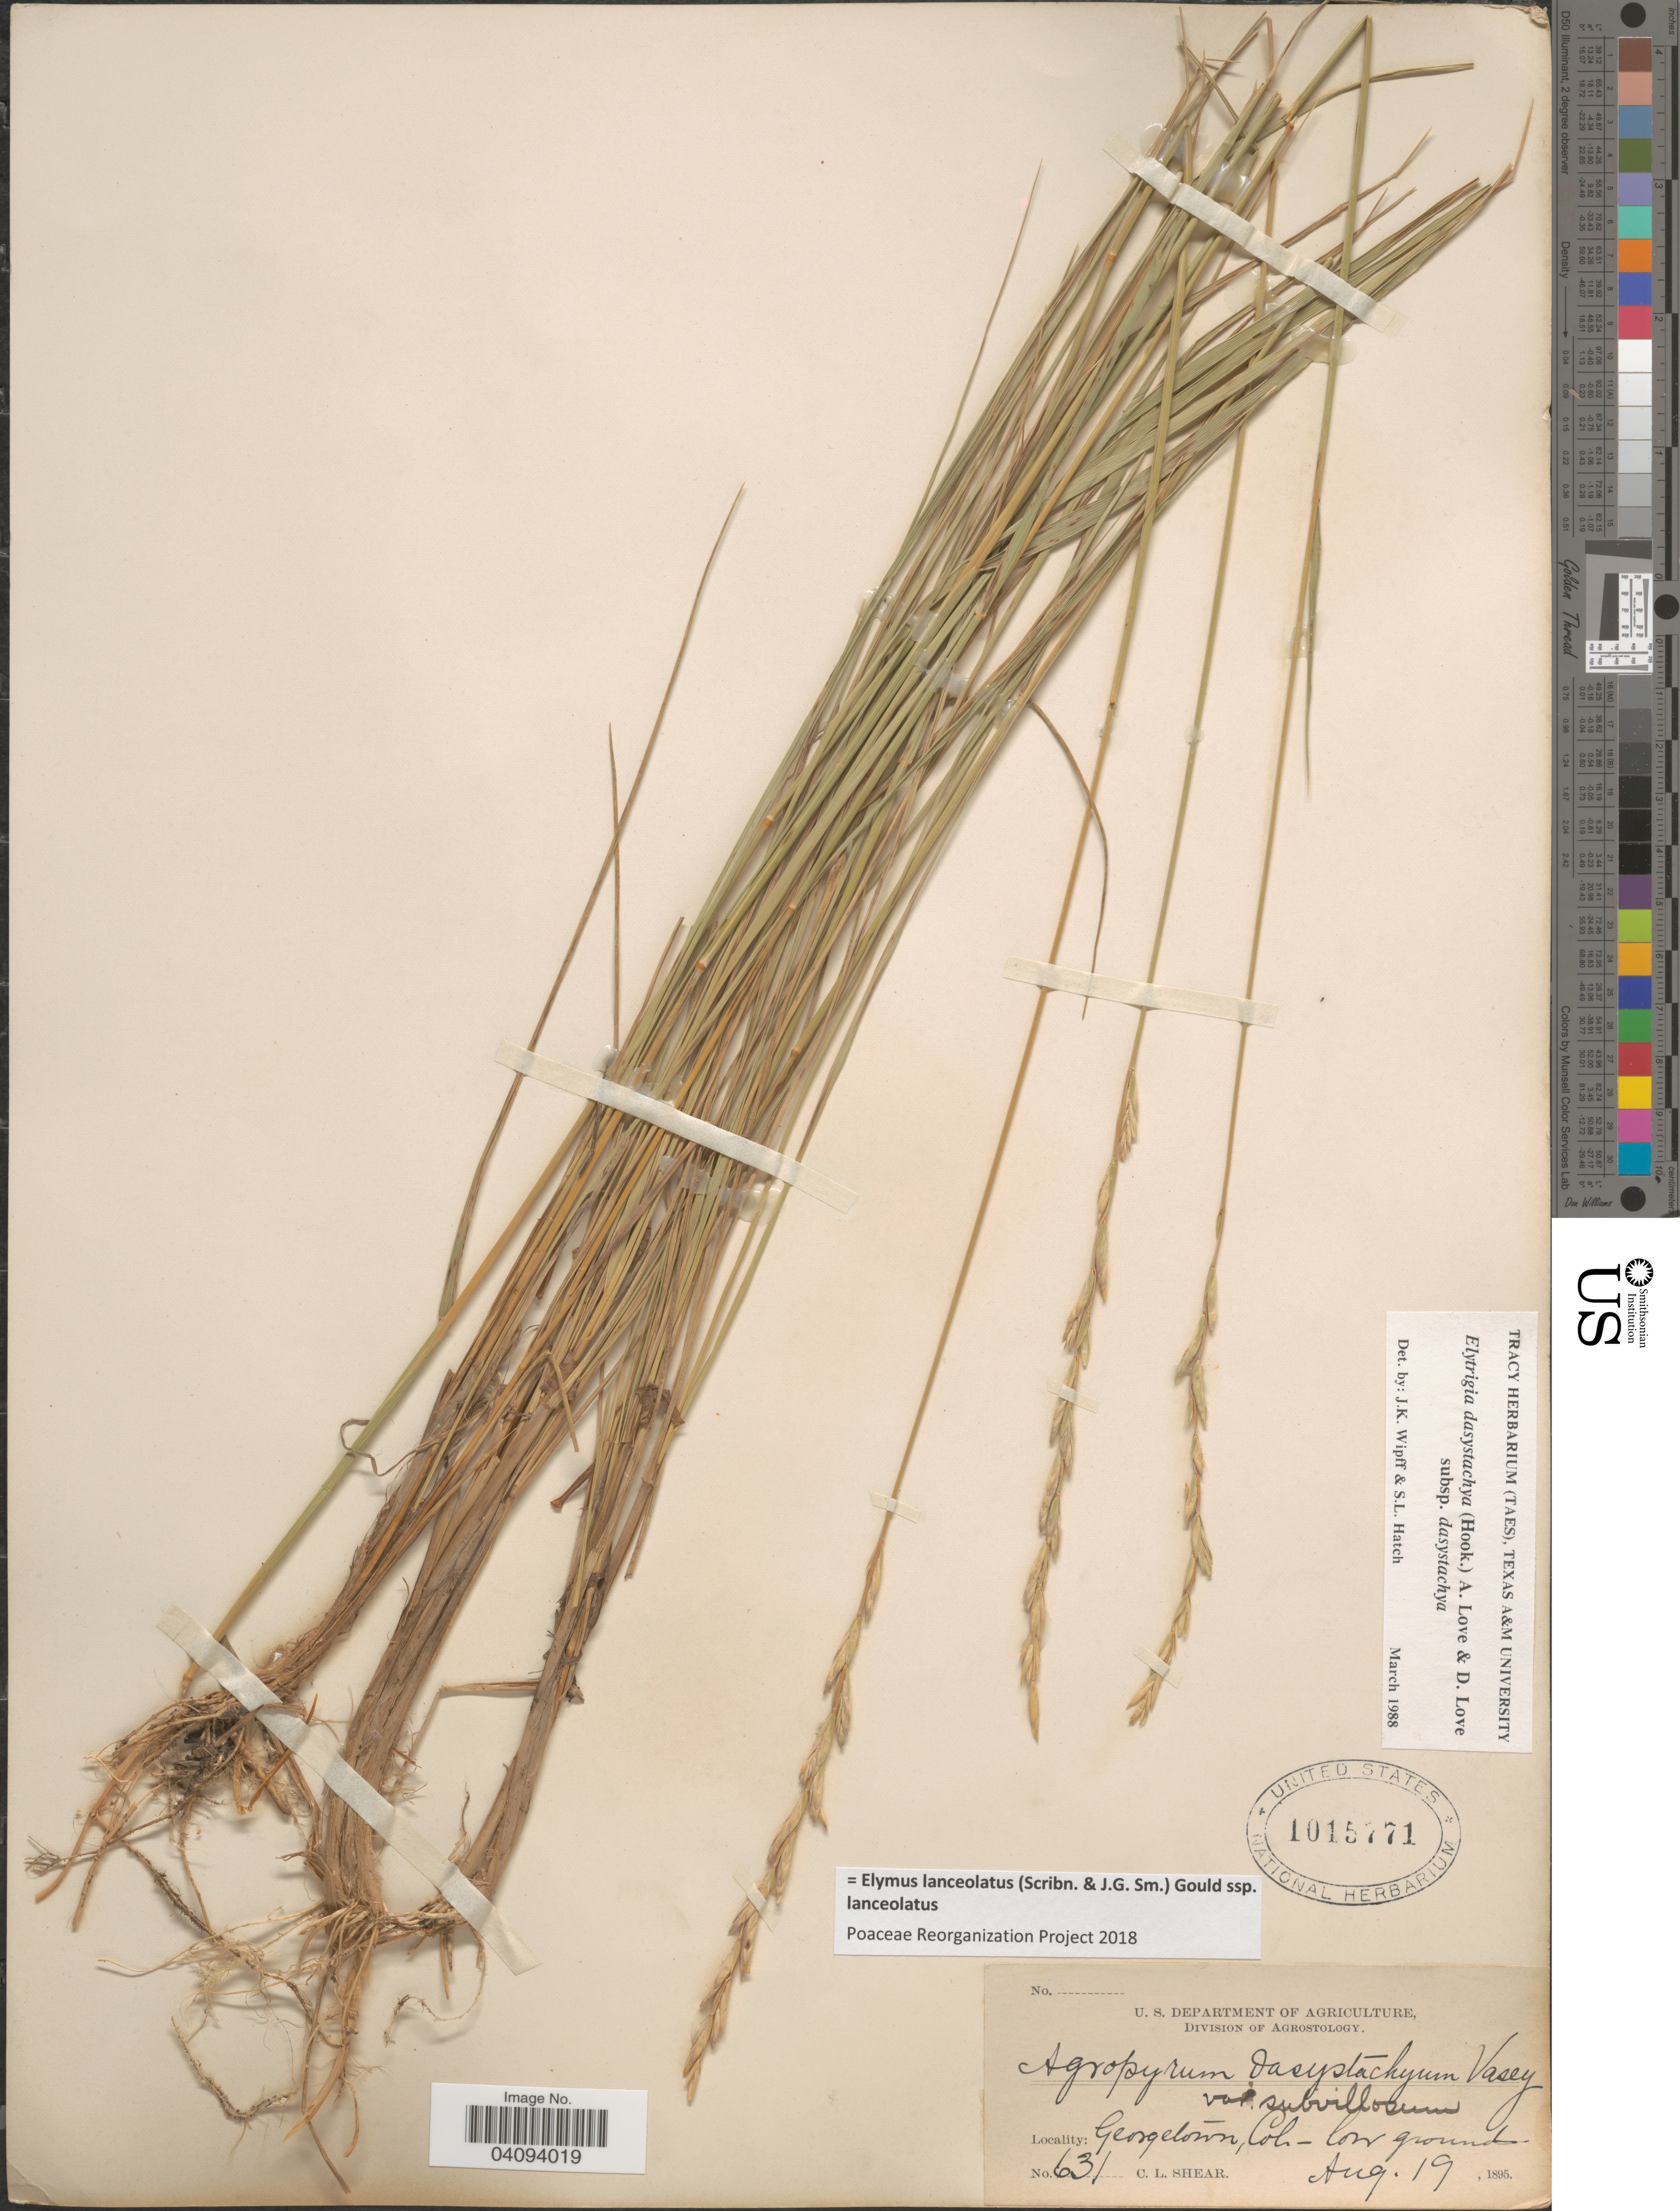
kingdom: Plantae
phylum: Tracheophyta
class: Liliopsida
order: Poales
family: Poaceae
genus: Elymus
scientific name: Elymus lanceolatus subsp. lanceolatus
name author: (Scribn. & J.G. Sm.) Gould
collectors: C. L. Shear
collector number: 631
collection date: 1895-08-19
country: United States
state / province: Colorado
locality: Georgetown.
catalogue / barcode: US 1015771